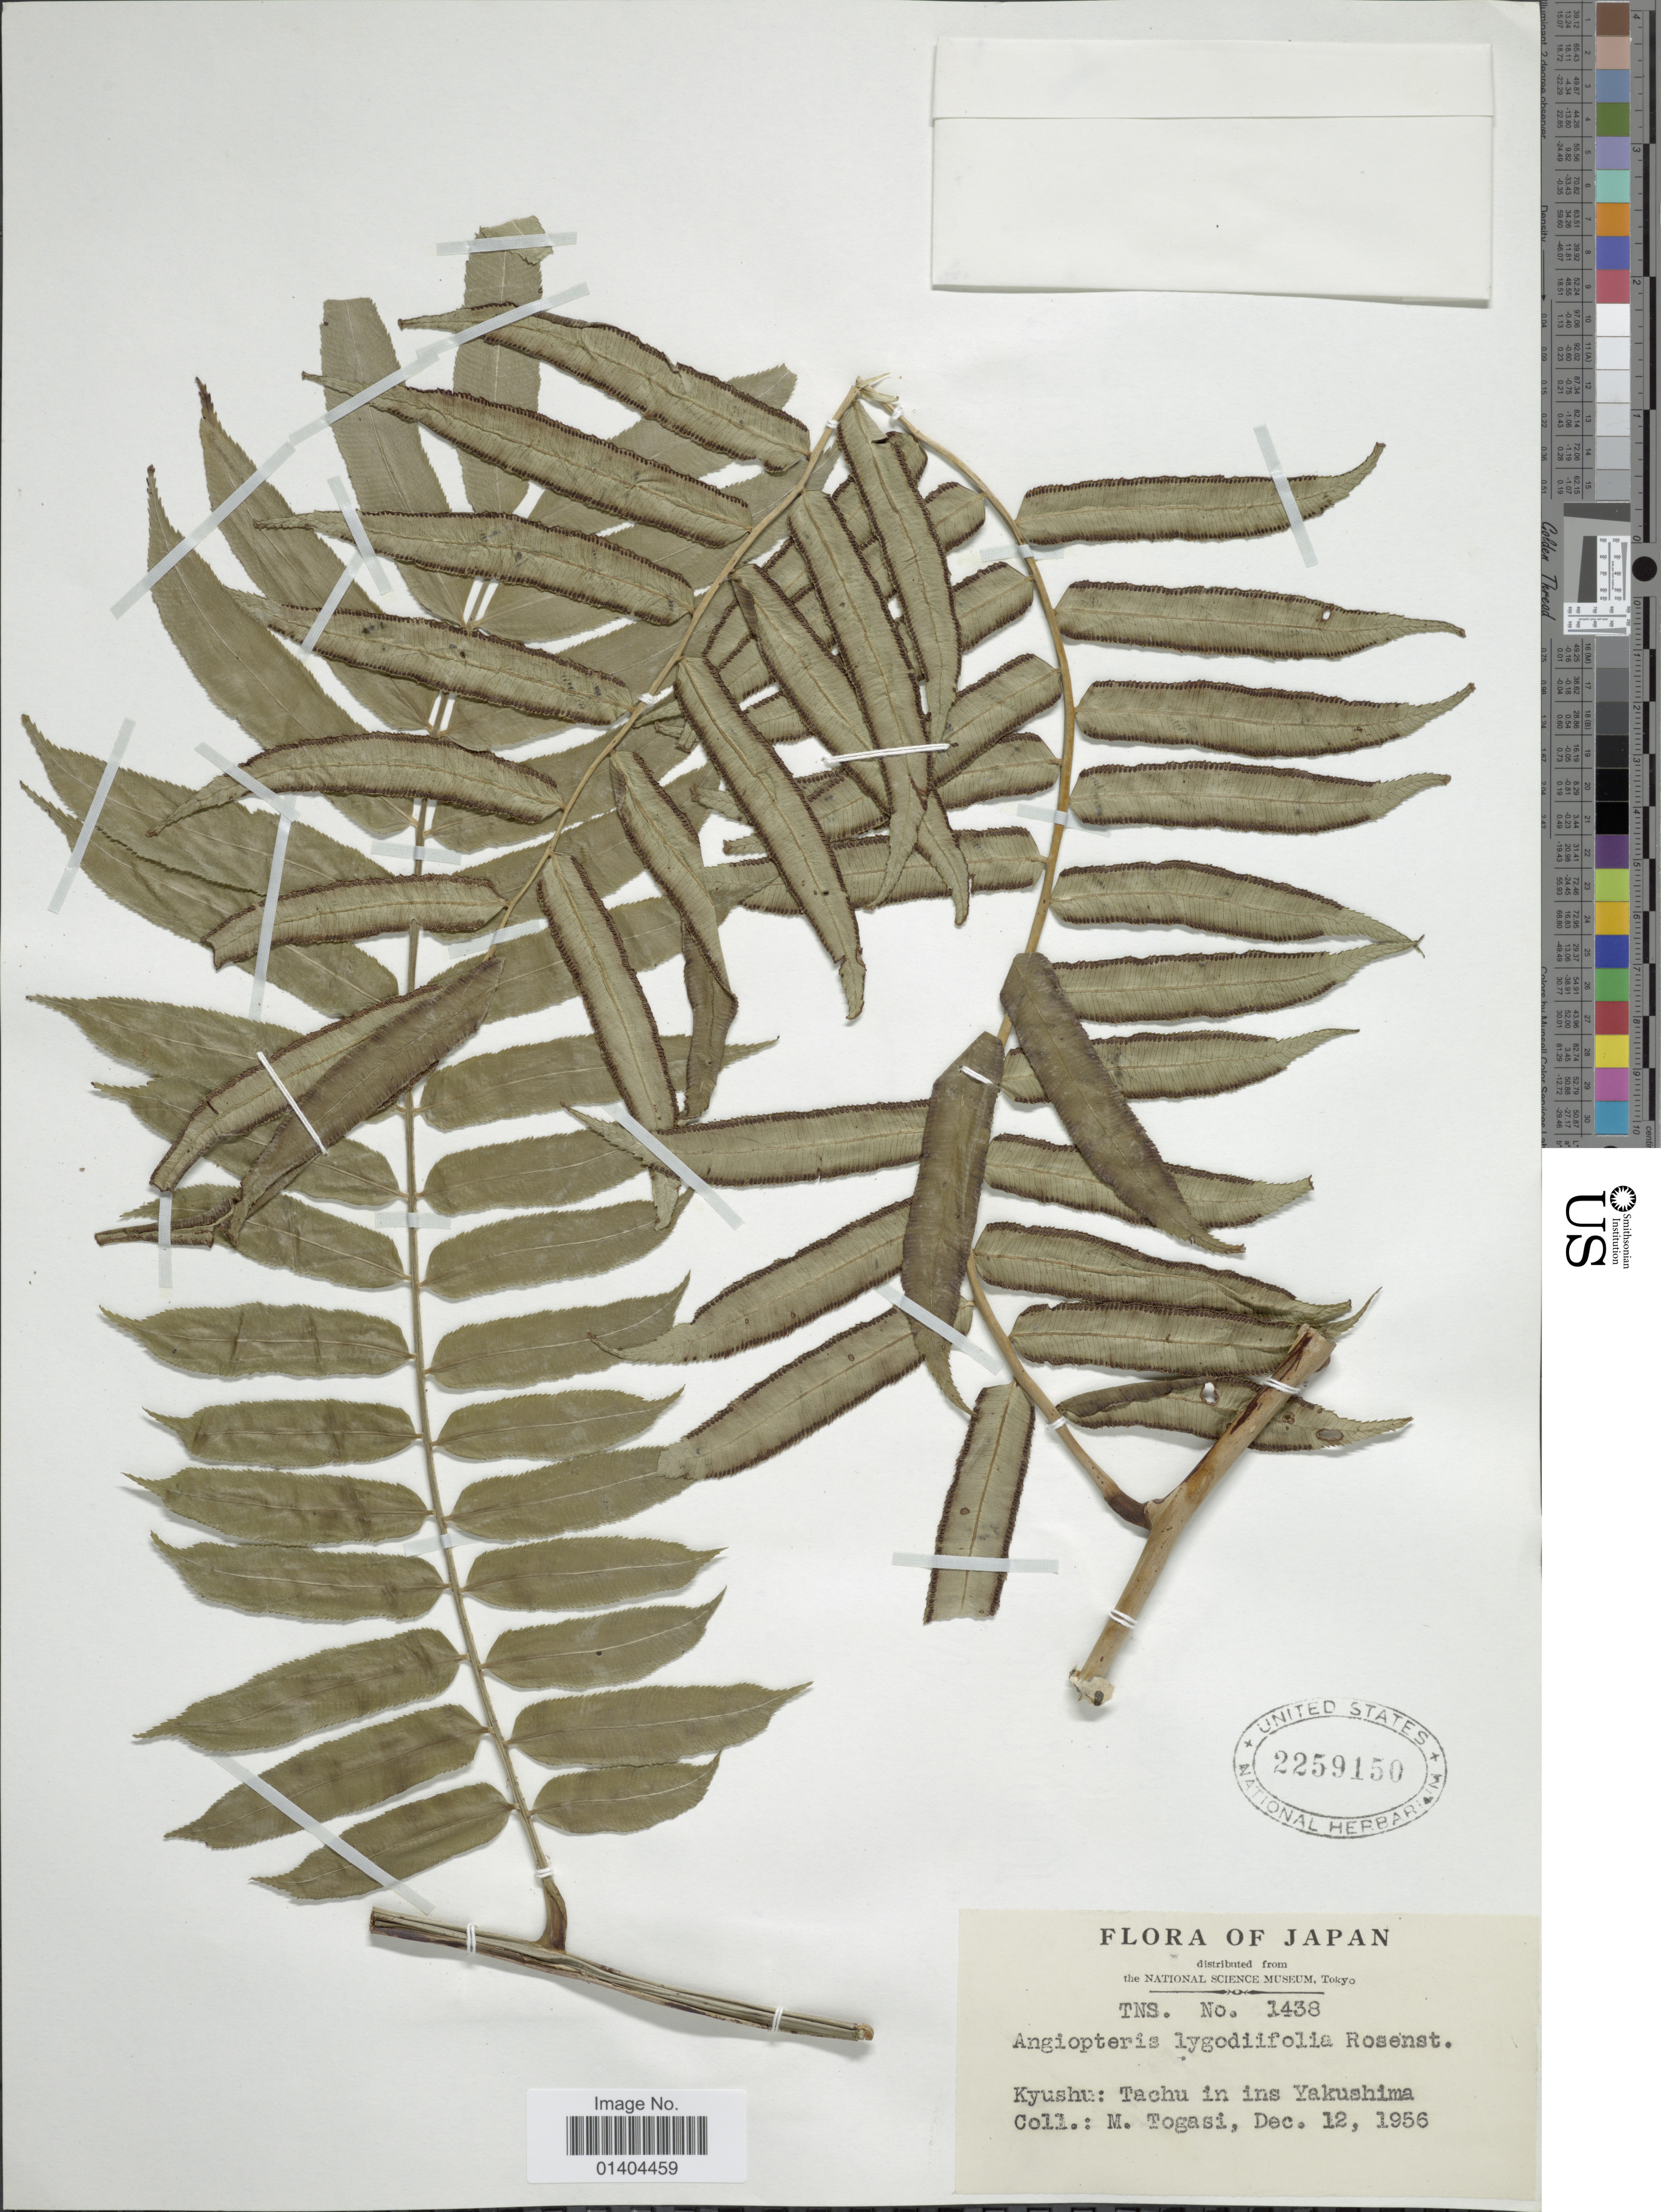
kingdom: Plantae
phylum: Tracheophyta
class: Polypodiopsida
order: Marattiales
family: Marattiaceae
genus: Angiopteris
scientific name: Angiopteris lygodiifolia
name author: Rosenst.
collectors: M. Togasi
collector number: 1438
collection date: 1956-12-12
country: Japan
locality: Kyushu: Tachu in ins Yakushima.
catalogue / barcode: US 2259150